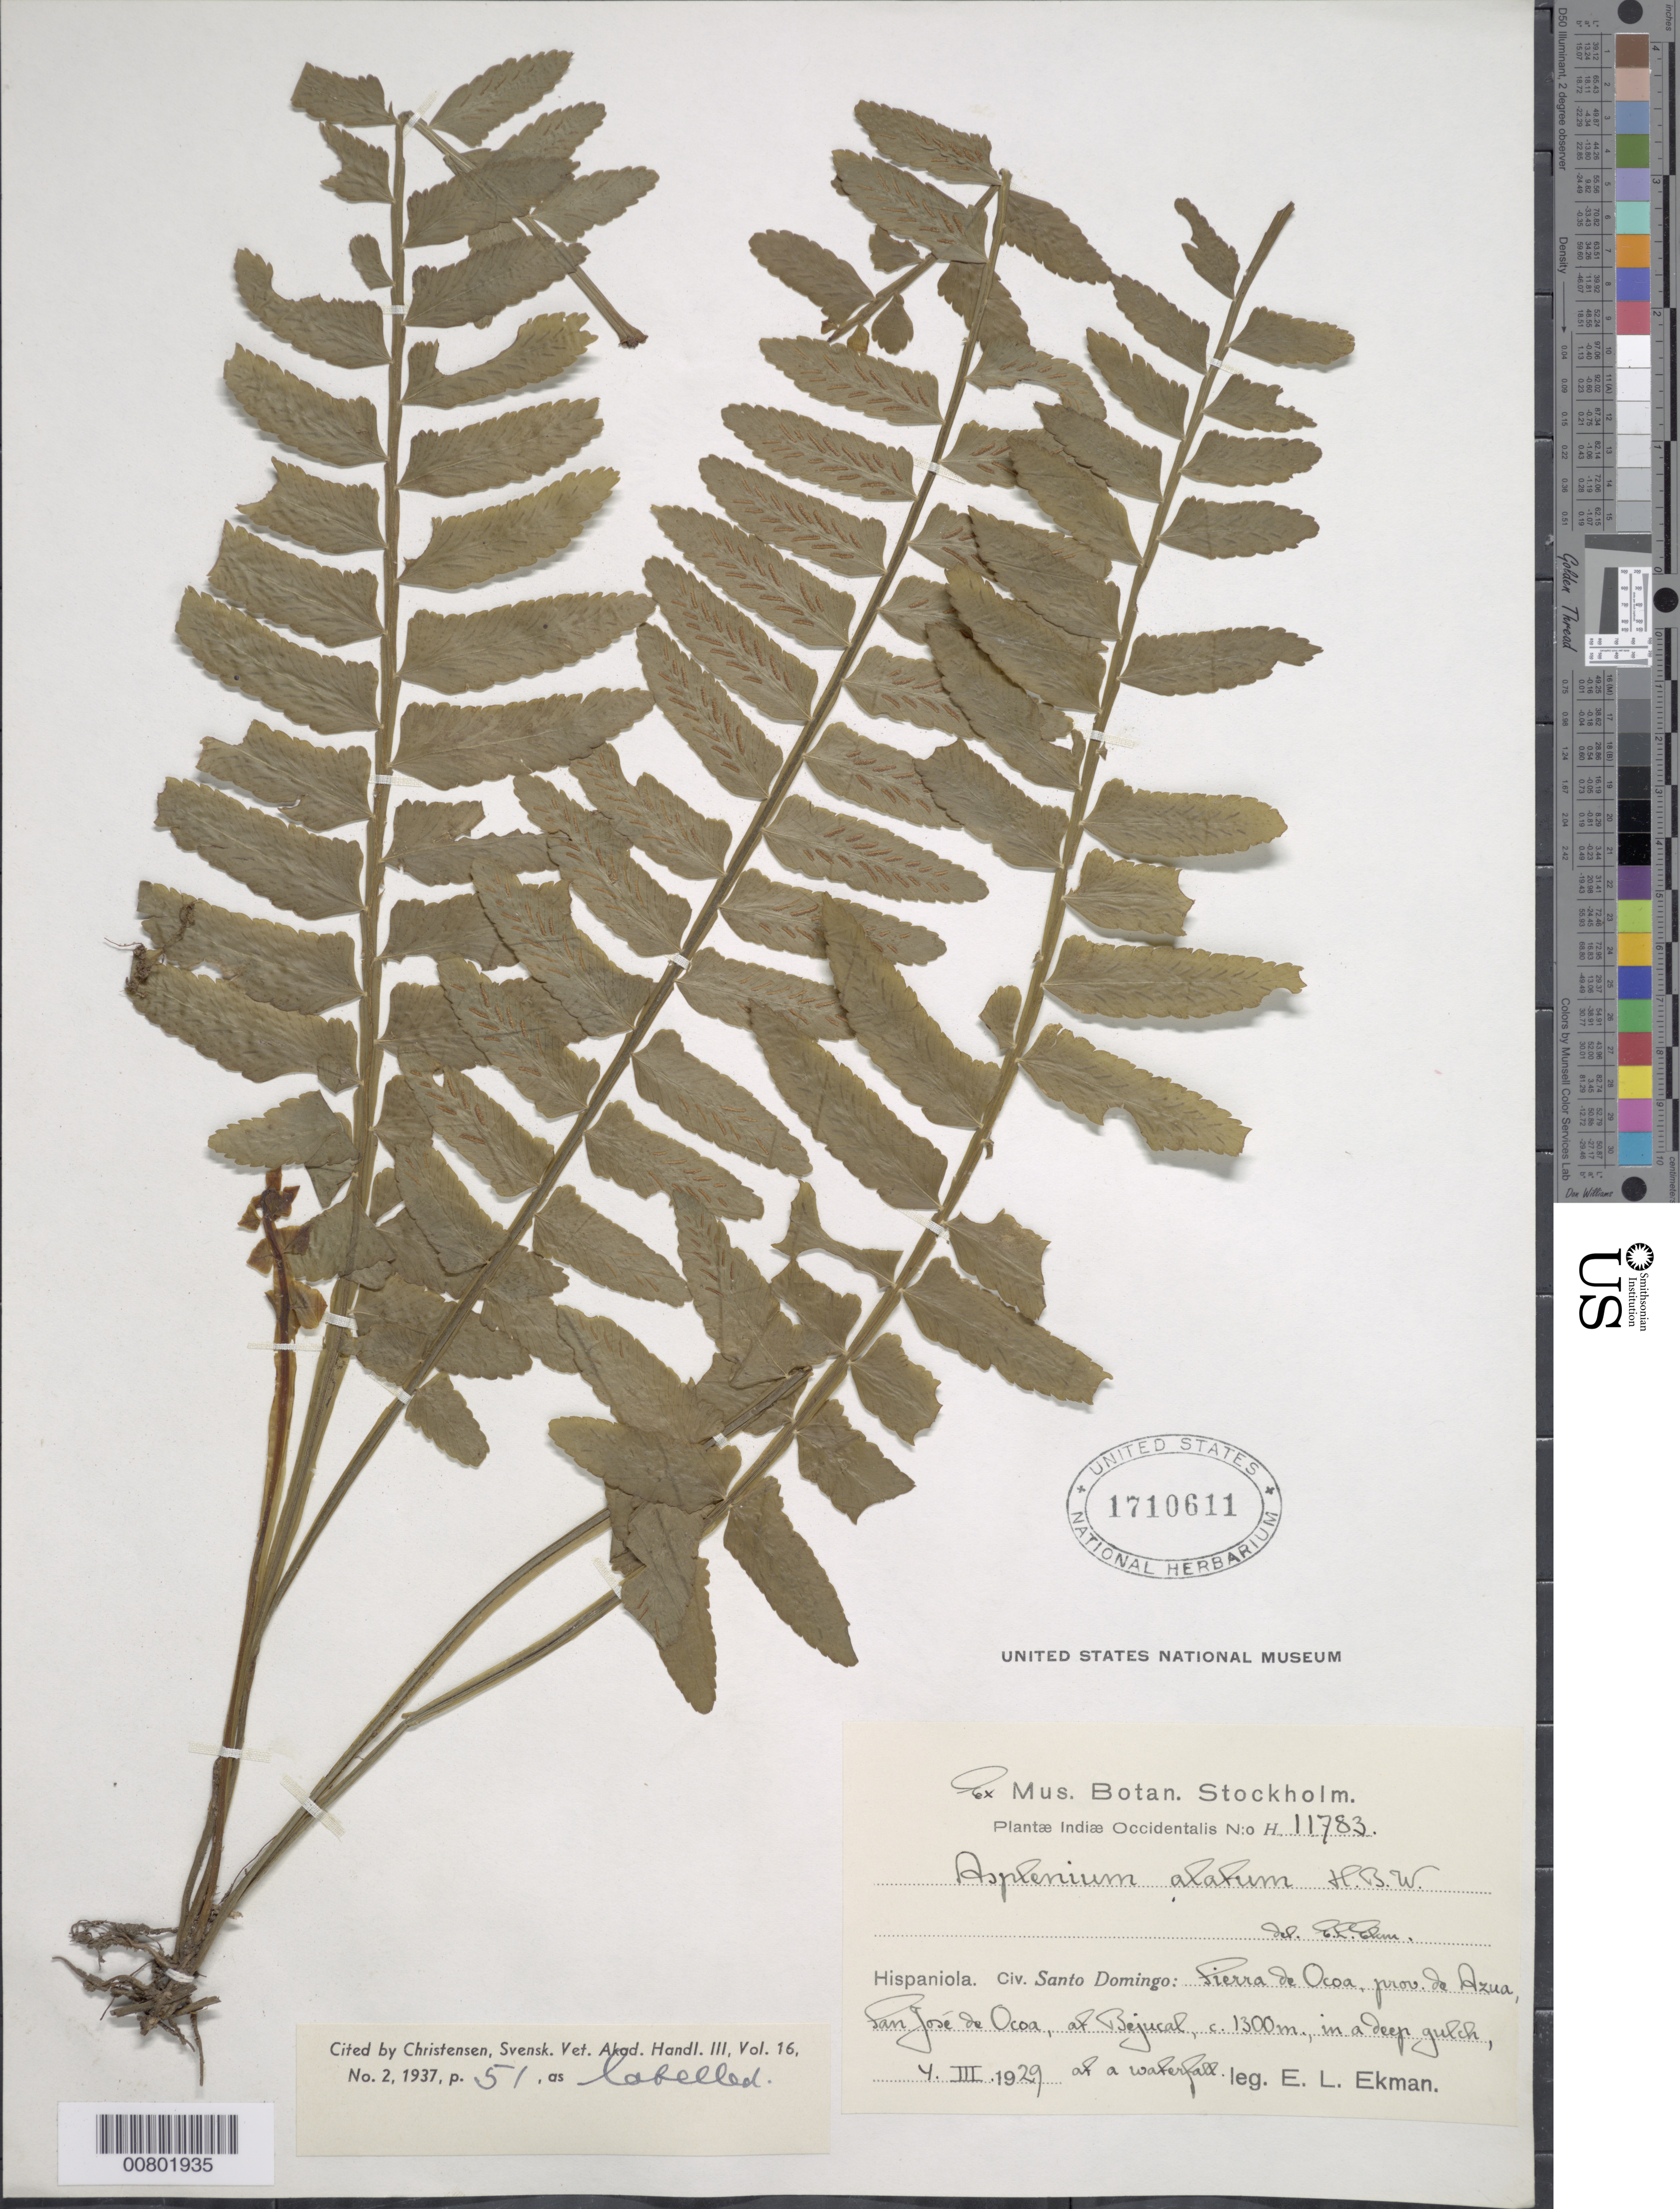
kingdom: Plantae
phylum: Tracheophyta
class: Polypodiopsida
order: Polypodiales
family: Aspleniaceae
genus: Asplenium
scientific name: Asplenium alatum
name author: Humb. & Bonpl. ex Willd.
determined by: Christensen, C. F. A.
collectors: E. L. Ekman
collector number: H 11783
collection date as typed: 04 Mar 1929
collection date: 1929-03-04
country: Dominican Republic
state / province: Azua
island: Hispaniola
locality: Sierra de Ocoa, San José de Ocoa, Bejucal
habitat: Deep gulch, at a waterfall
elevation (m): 1300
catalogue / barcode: US 1710611